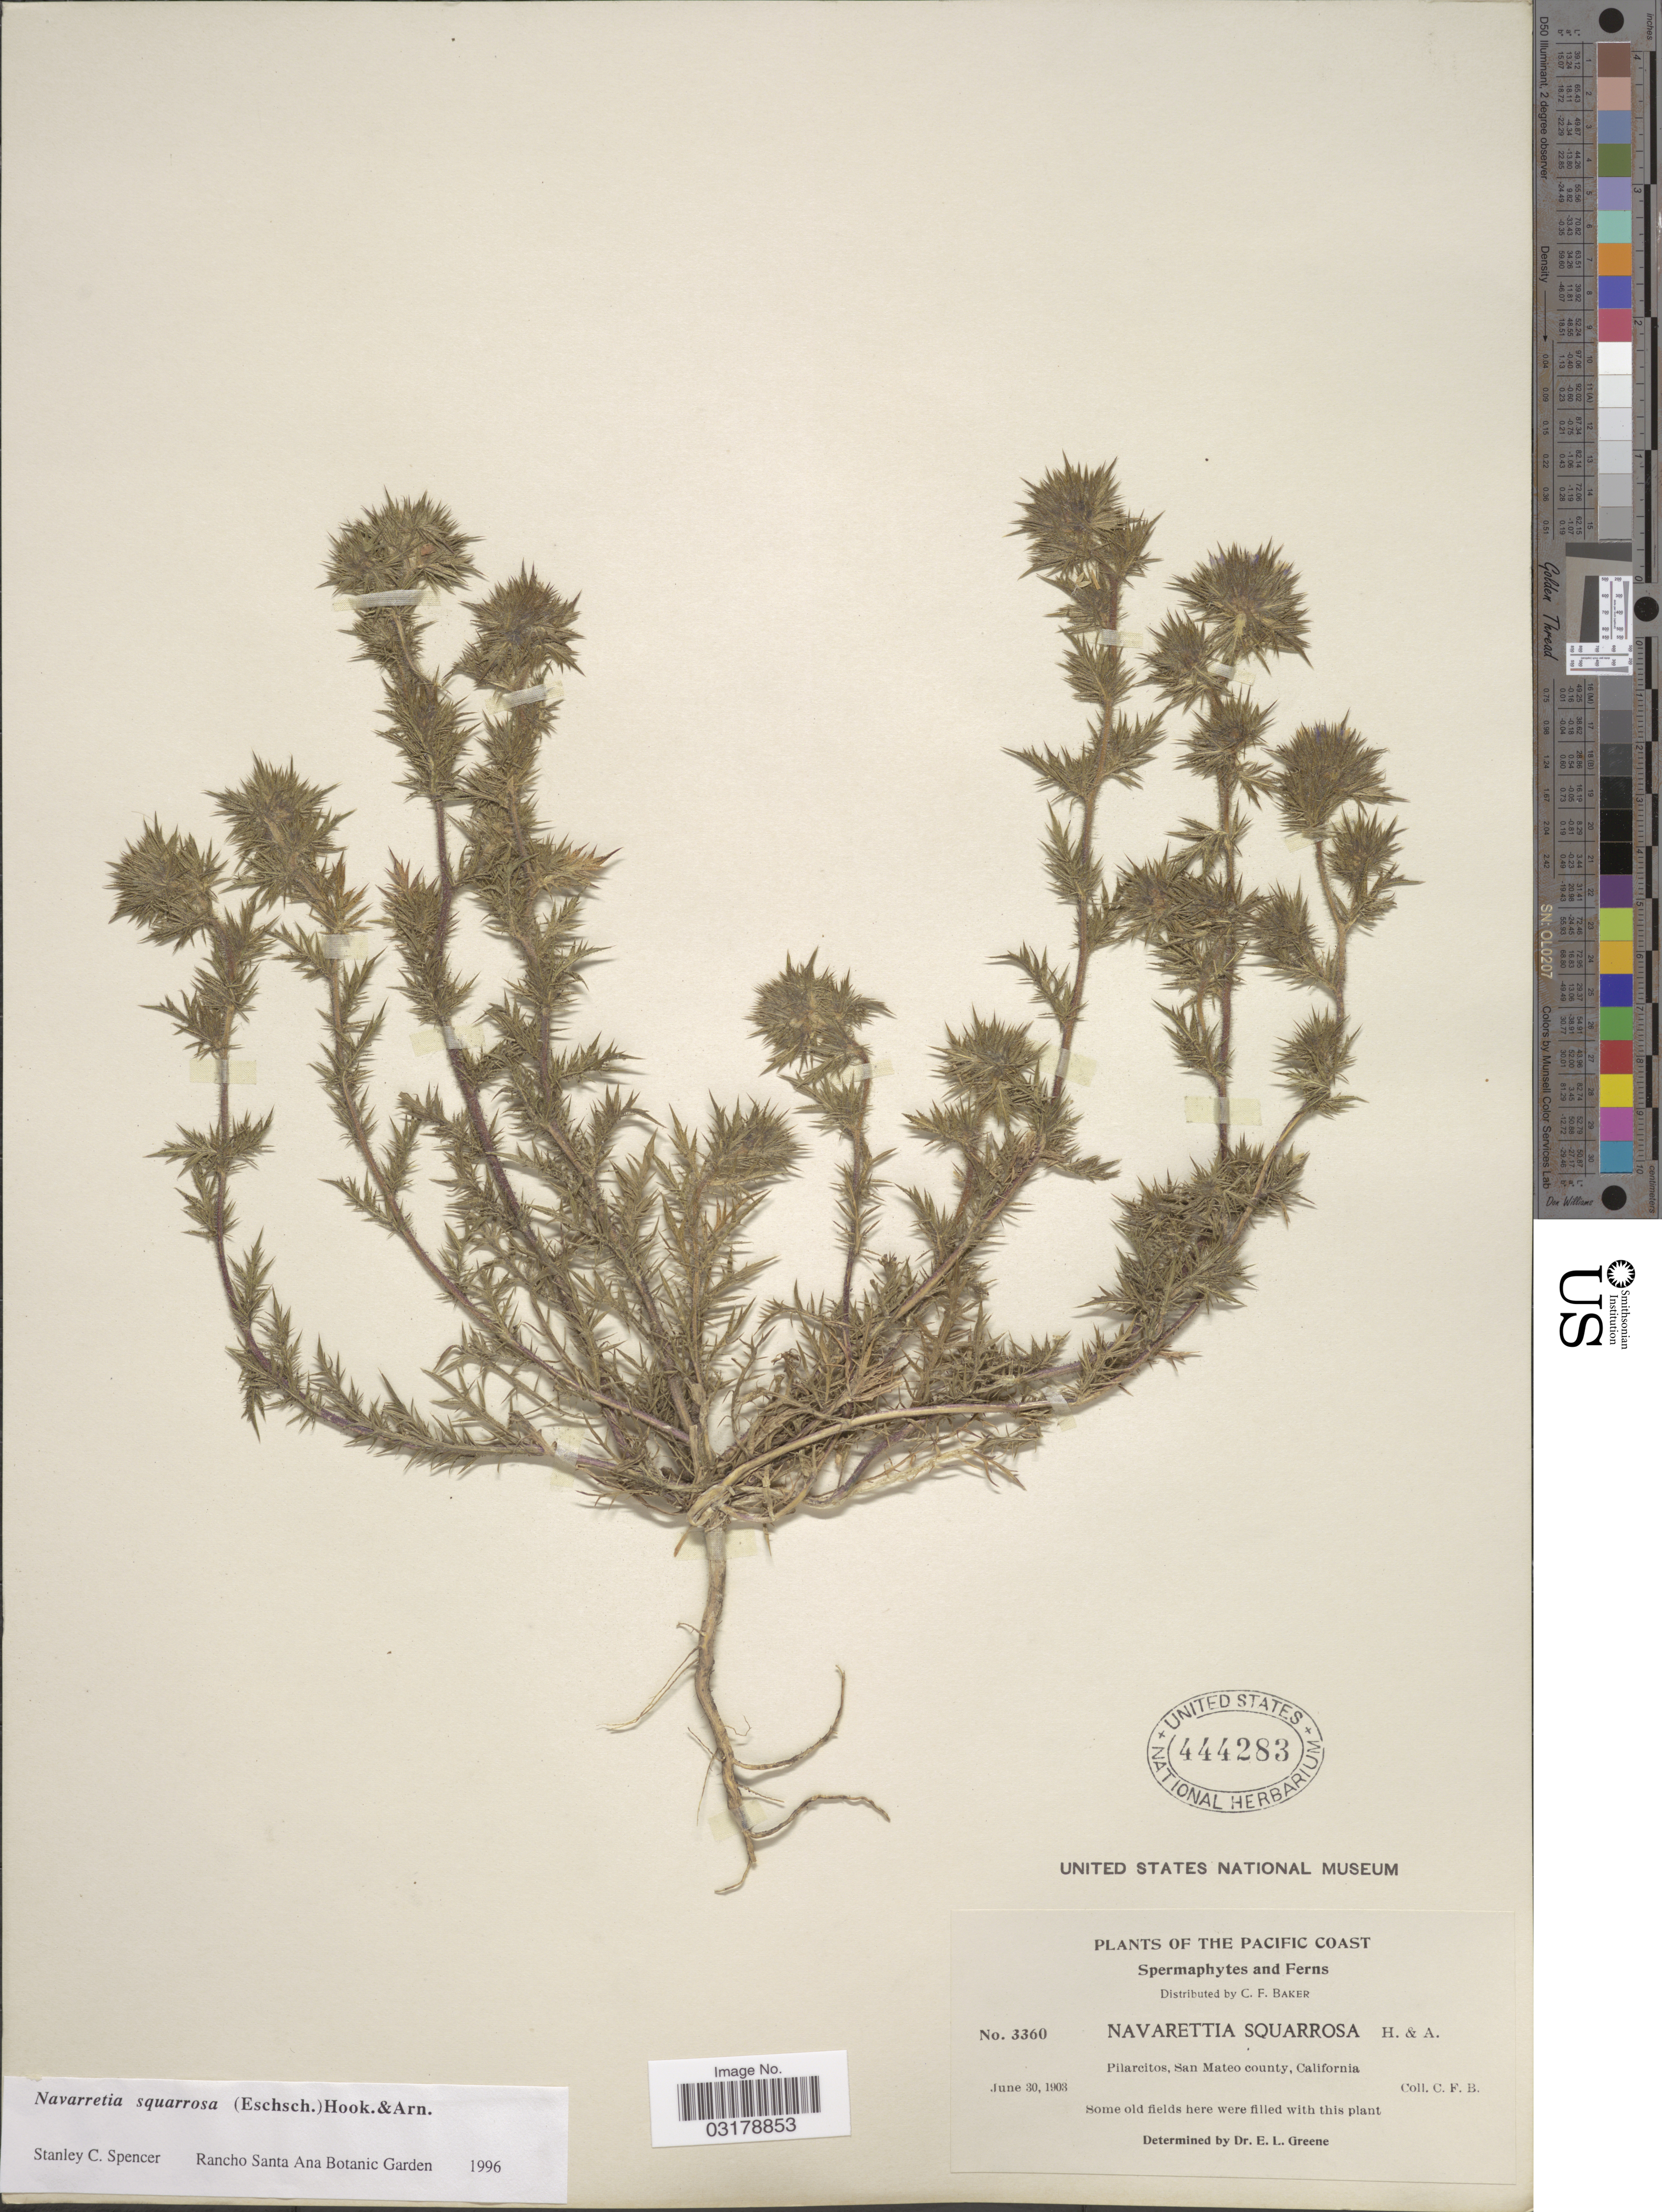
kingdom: Plantae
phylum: Tracheophyta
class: Magnoliopsida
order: Ericales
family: Polemoniaceae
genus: Navarretia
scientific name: Navarretia squarrosa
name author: (Eschsch.) Hook. & Arn.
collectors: C. F. Baker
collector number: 3360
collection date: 1903-06-30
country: United States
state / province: California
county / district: San Mateo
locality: The Pacific Coast. Pilarcitos, San Mateo county.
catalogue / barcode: US 444283